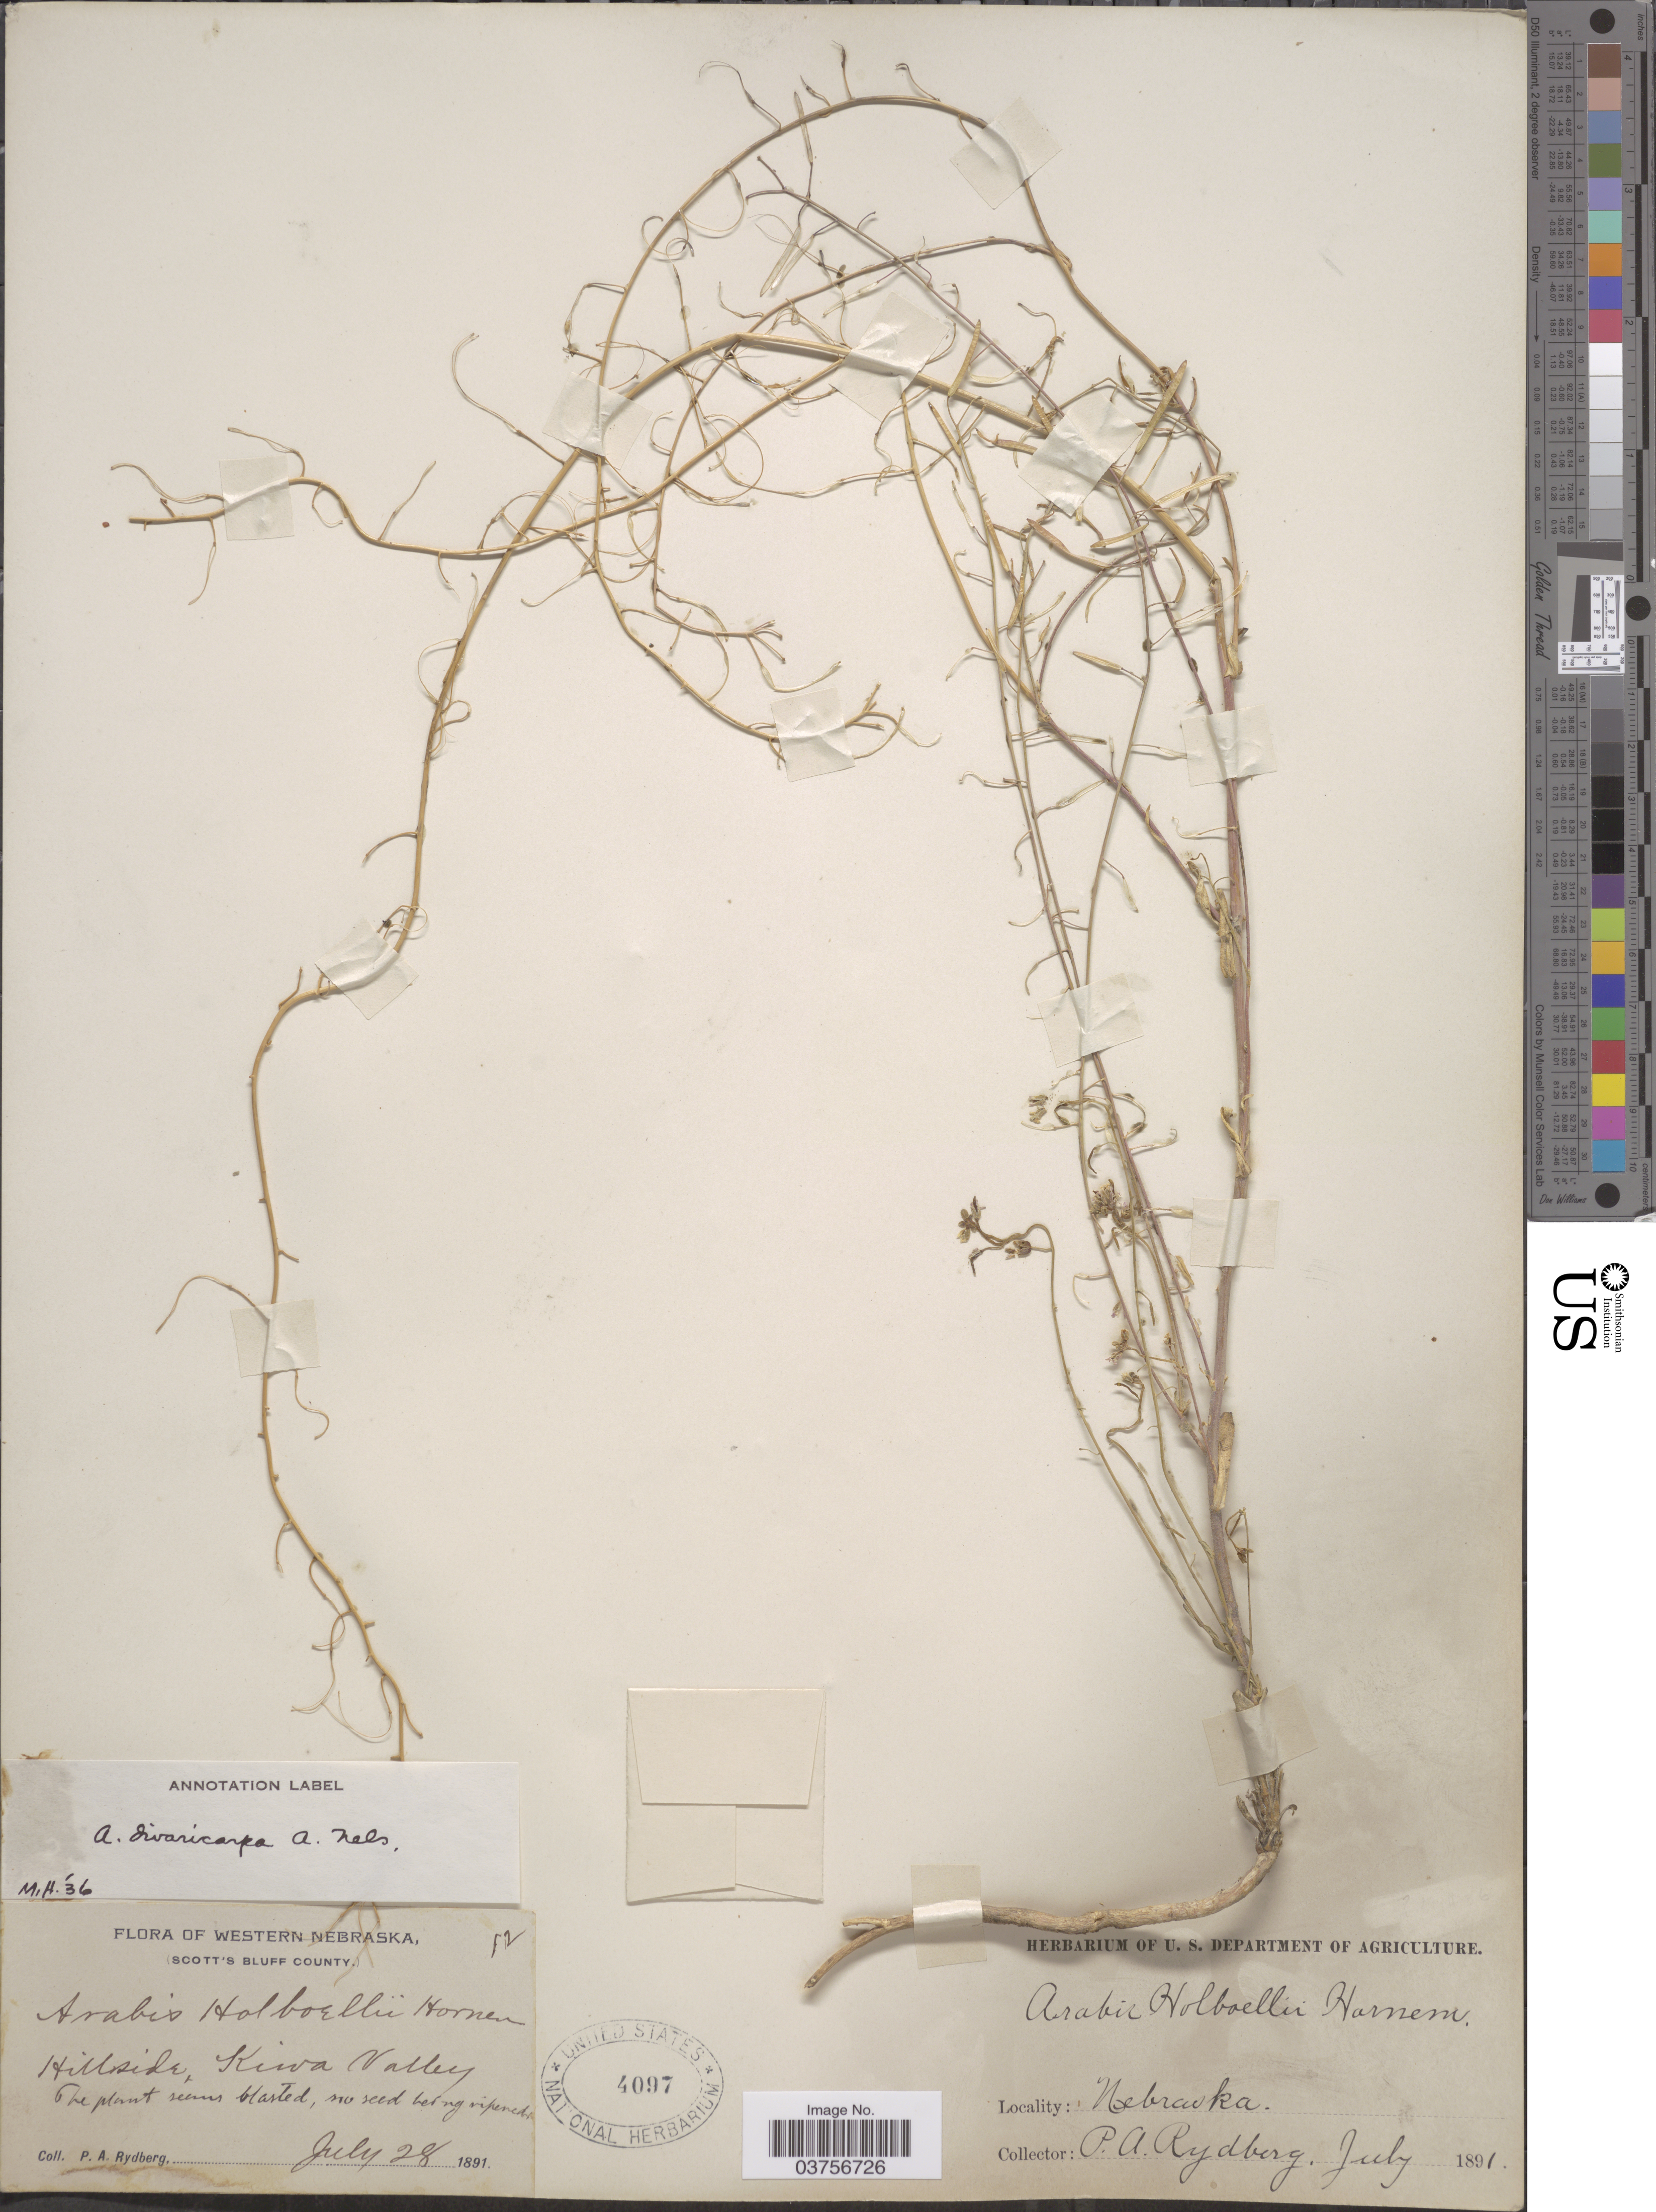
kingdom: Plantae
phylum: Tracheophyta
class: Magnoliopsida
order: Brassicales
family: Brassicaceae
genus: Arabis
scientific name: Arabis divaricarpa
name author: A. Nelson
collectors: P. A. Rydberg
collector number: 12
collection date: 1891-07-28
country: United States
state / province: Nebraska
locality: Western Nebraska. (Scott's Bluff County). Hillside, Kiwa Valley.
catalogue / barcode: US 4097